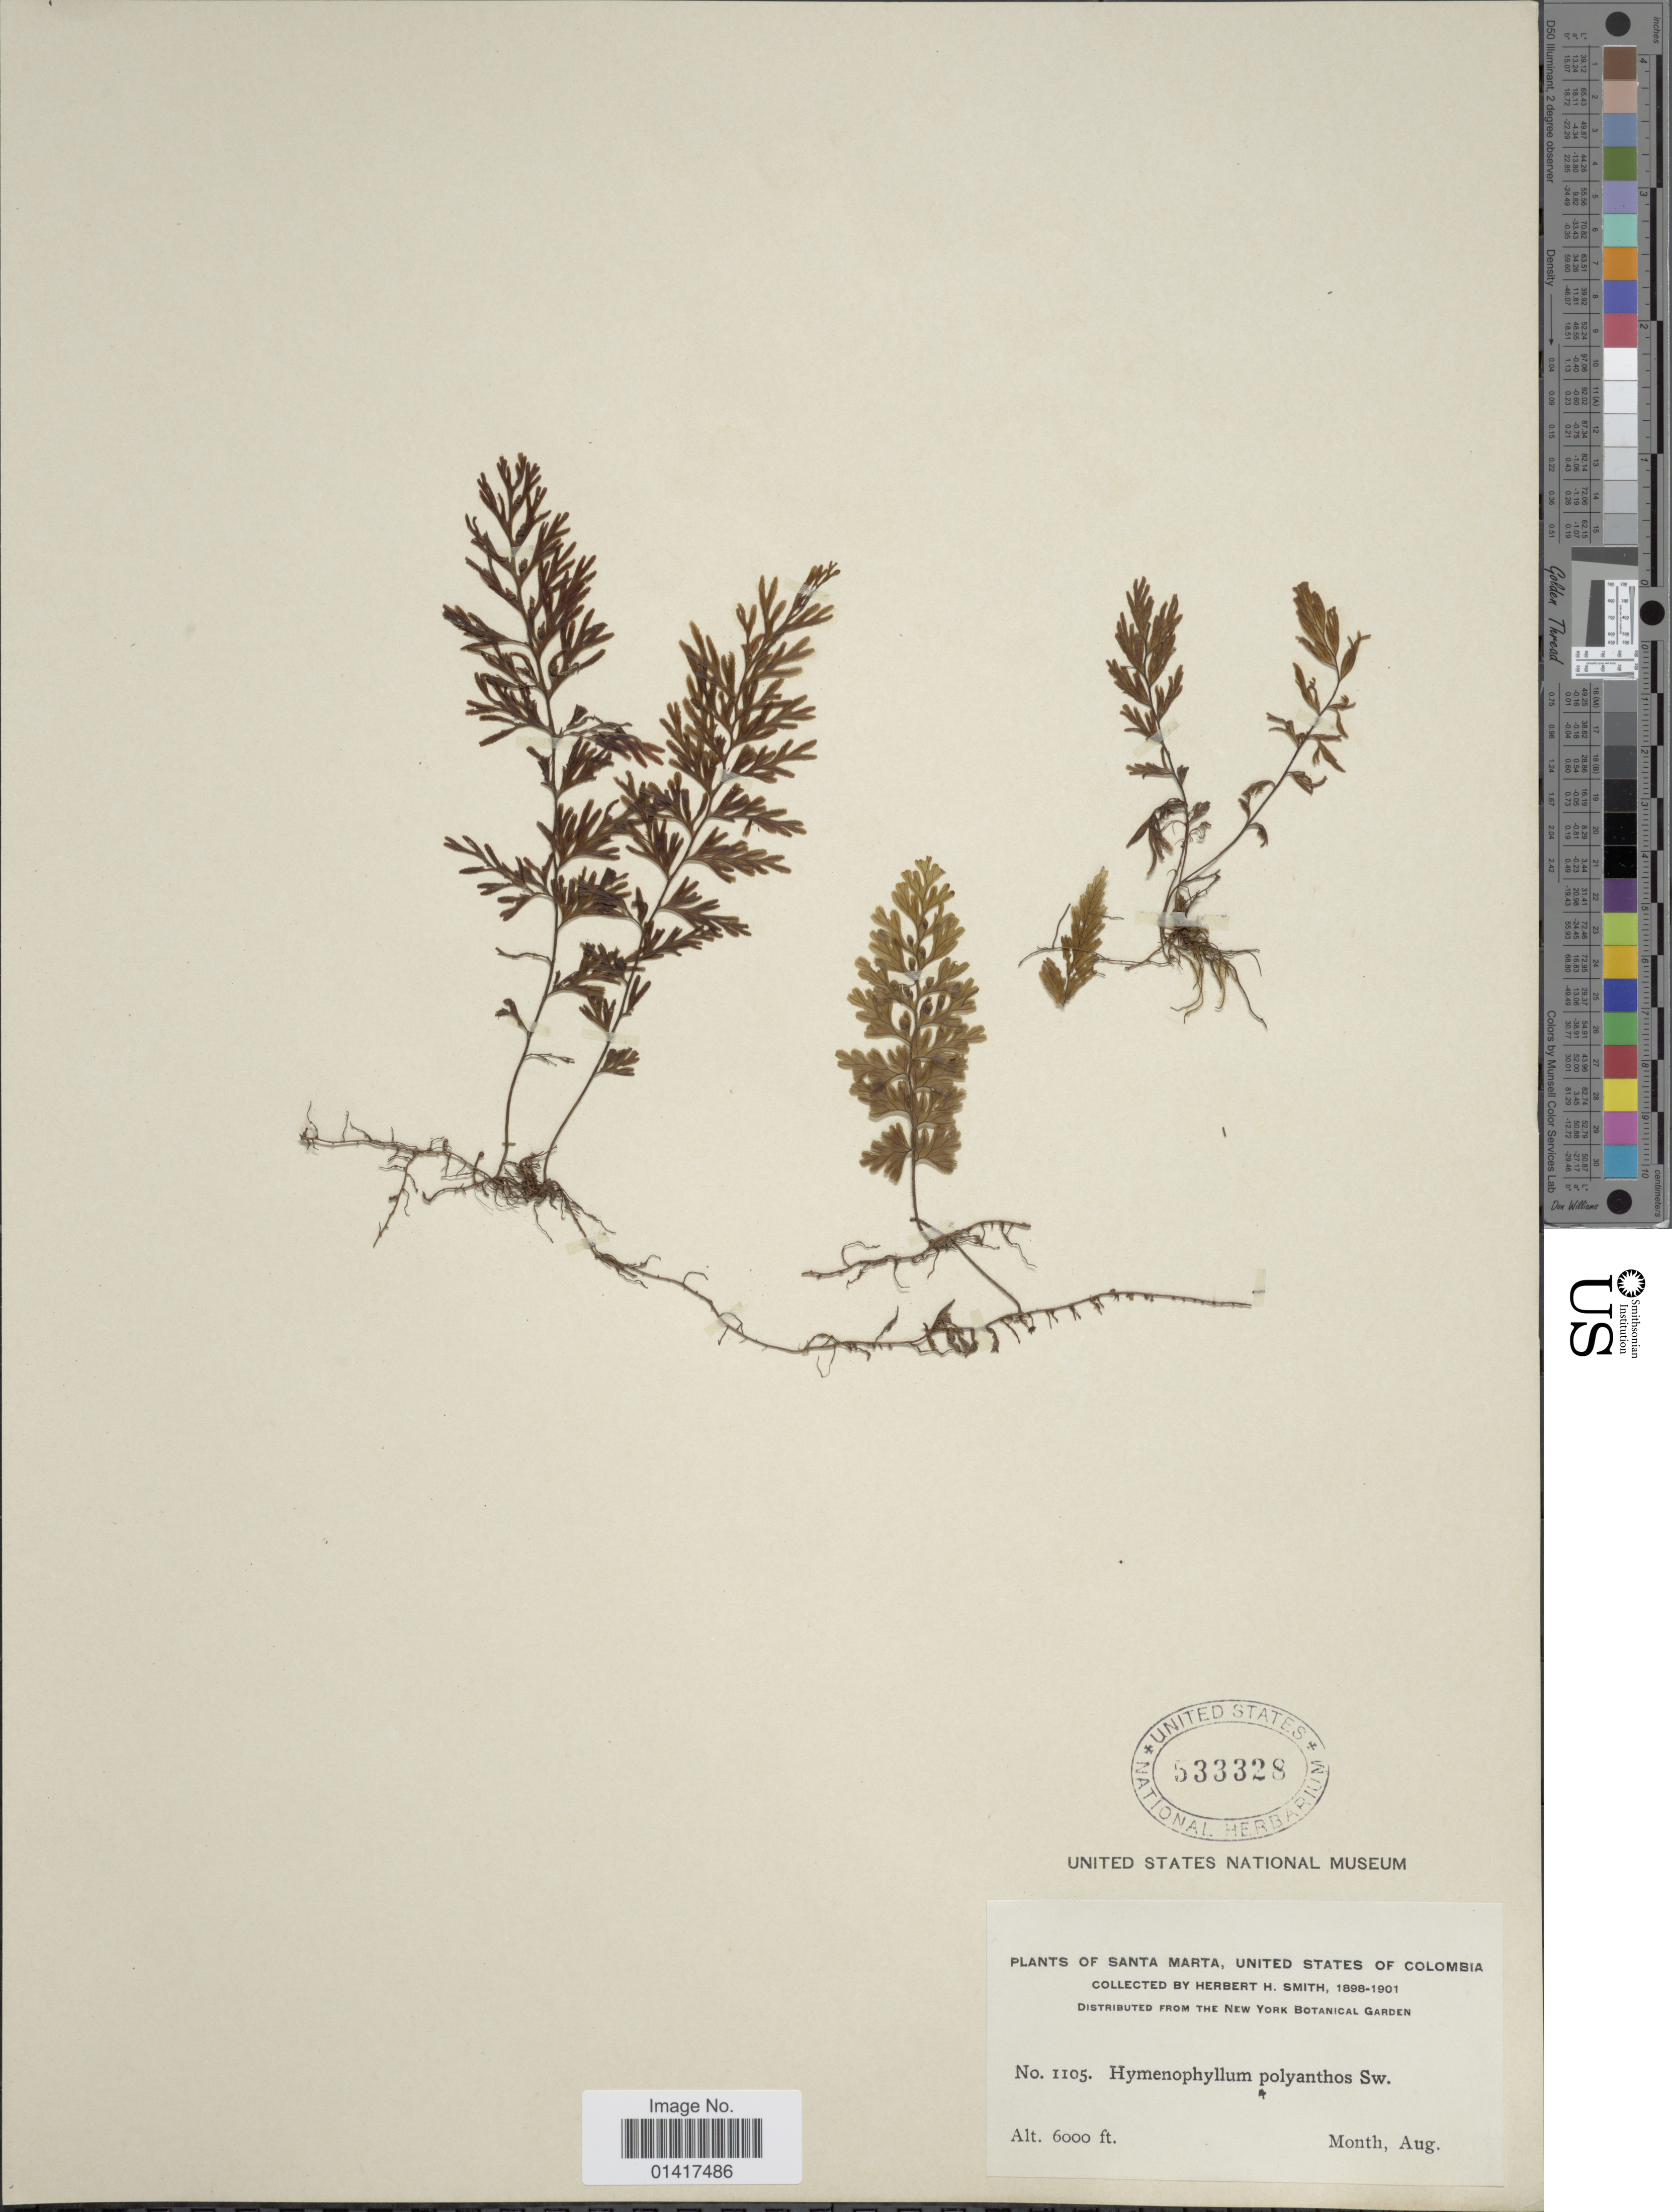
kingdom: Plantae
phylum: Tracheophyta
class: Polypodiopsida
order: Hymenophyllales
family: Hymenophyllaceae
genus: Hymenophyllum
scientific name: Hymenophyllum sp.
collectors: Herbert H. Smith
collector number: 1105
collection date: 1898-08/1901-08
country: Colombia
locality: Santa Marta, United States of Colombia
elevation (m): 1829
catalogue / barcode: US 533328